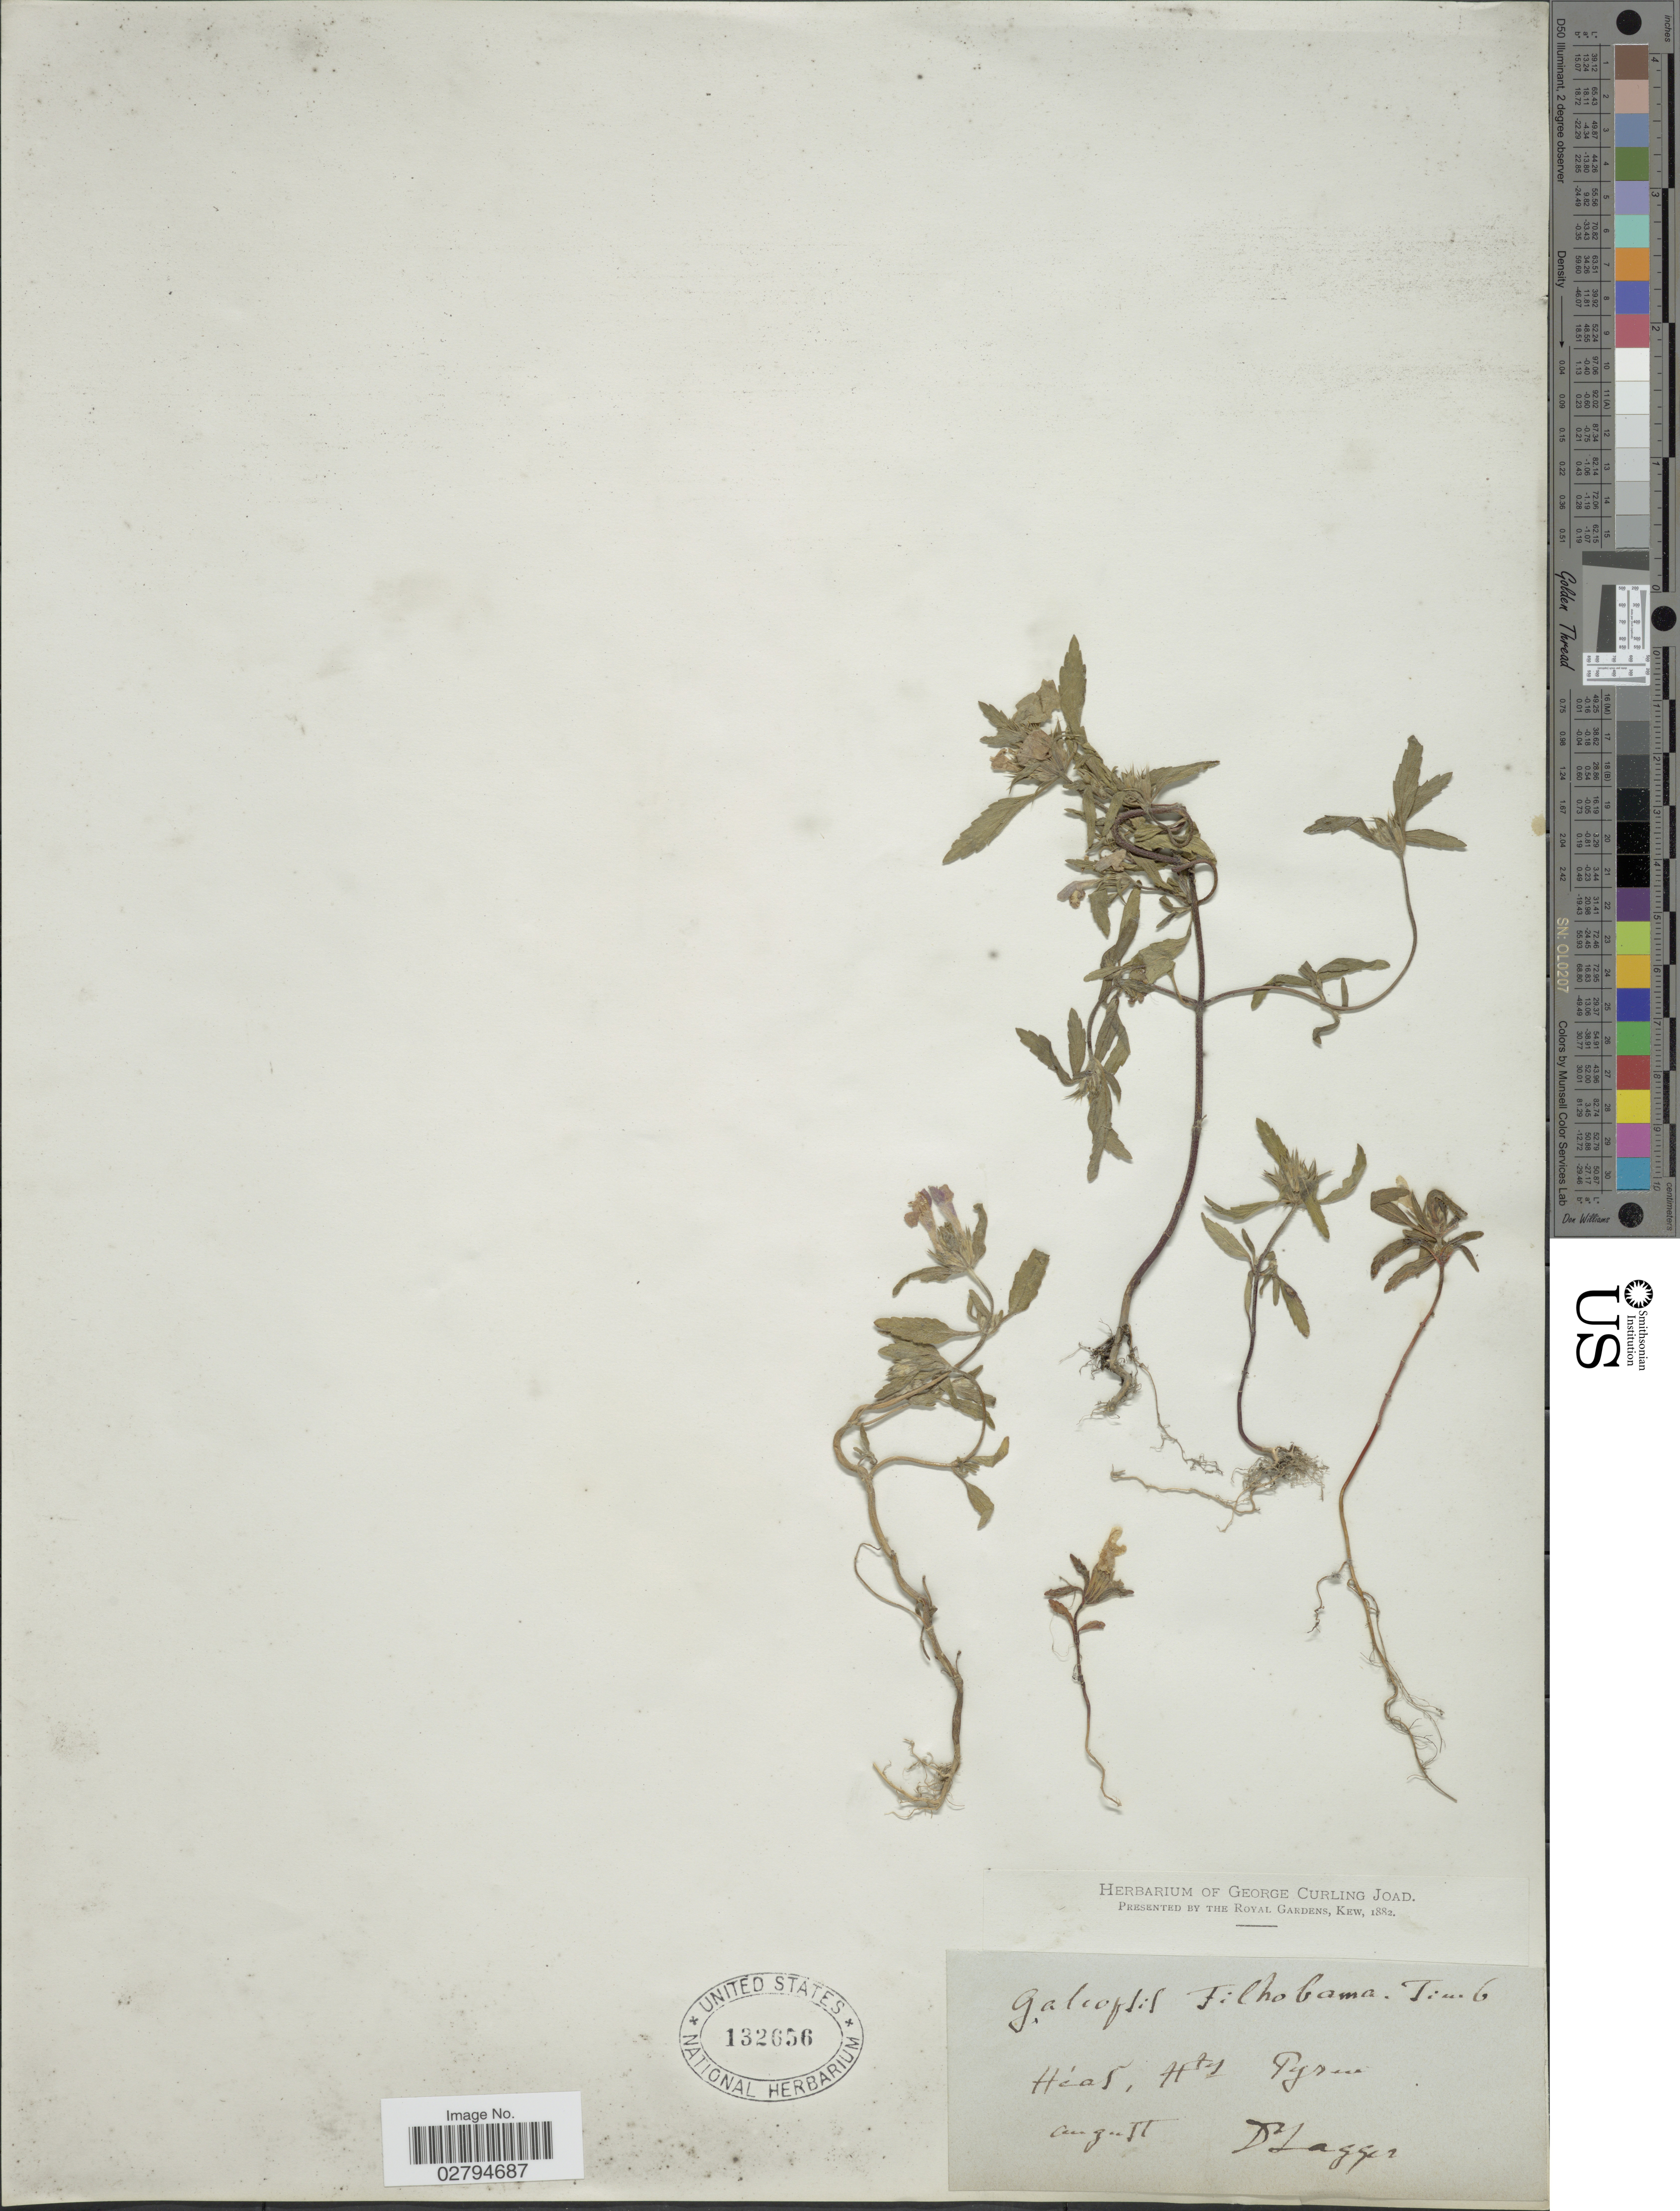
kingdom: Plantae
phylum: Tracheophyta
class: Magnoliopsida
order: Lamiales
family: Lamiaceae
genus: Galeopsis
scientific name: Galeopsis sp.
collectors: F. J. Lagger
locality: Hias, Htn Pyren.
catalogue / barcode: US 132656